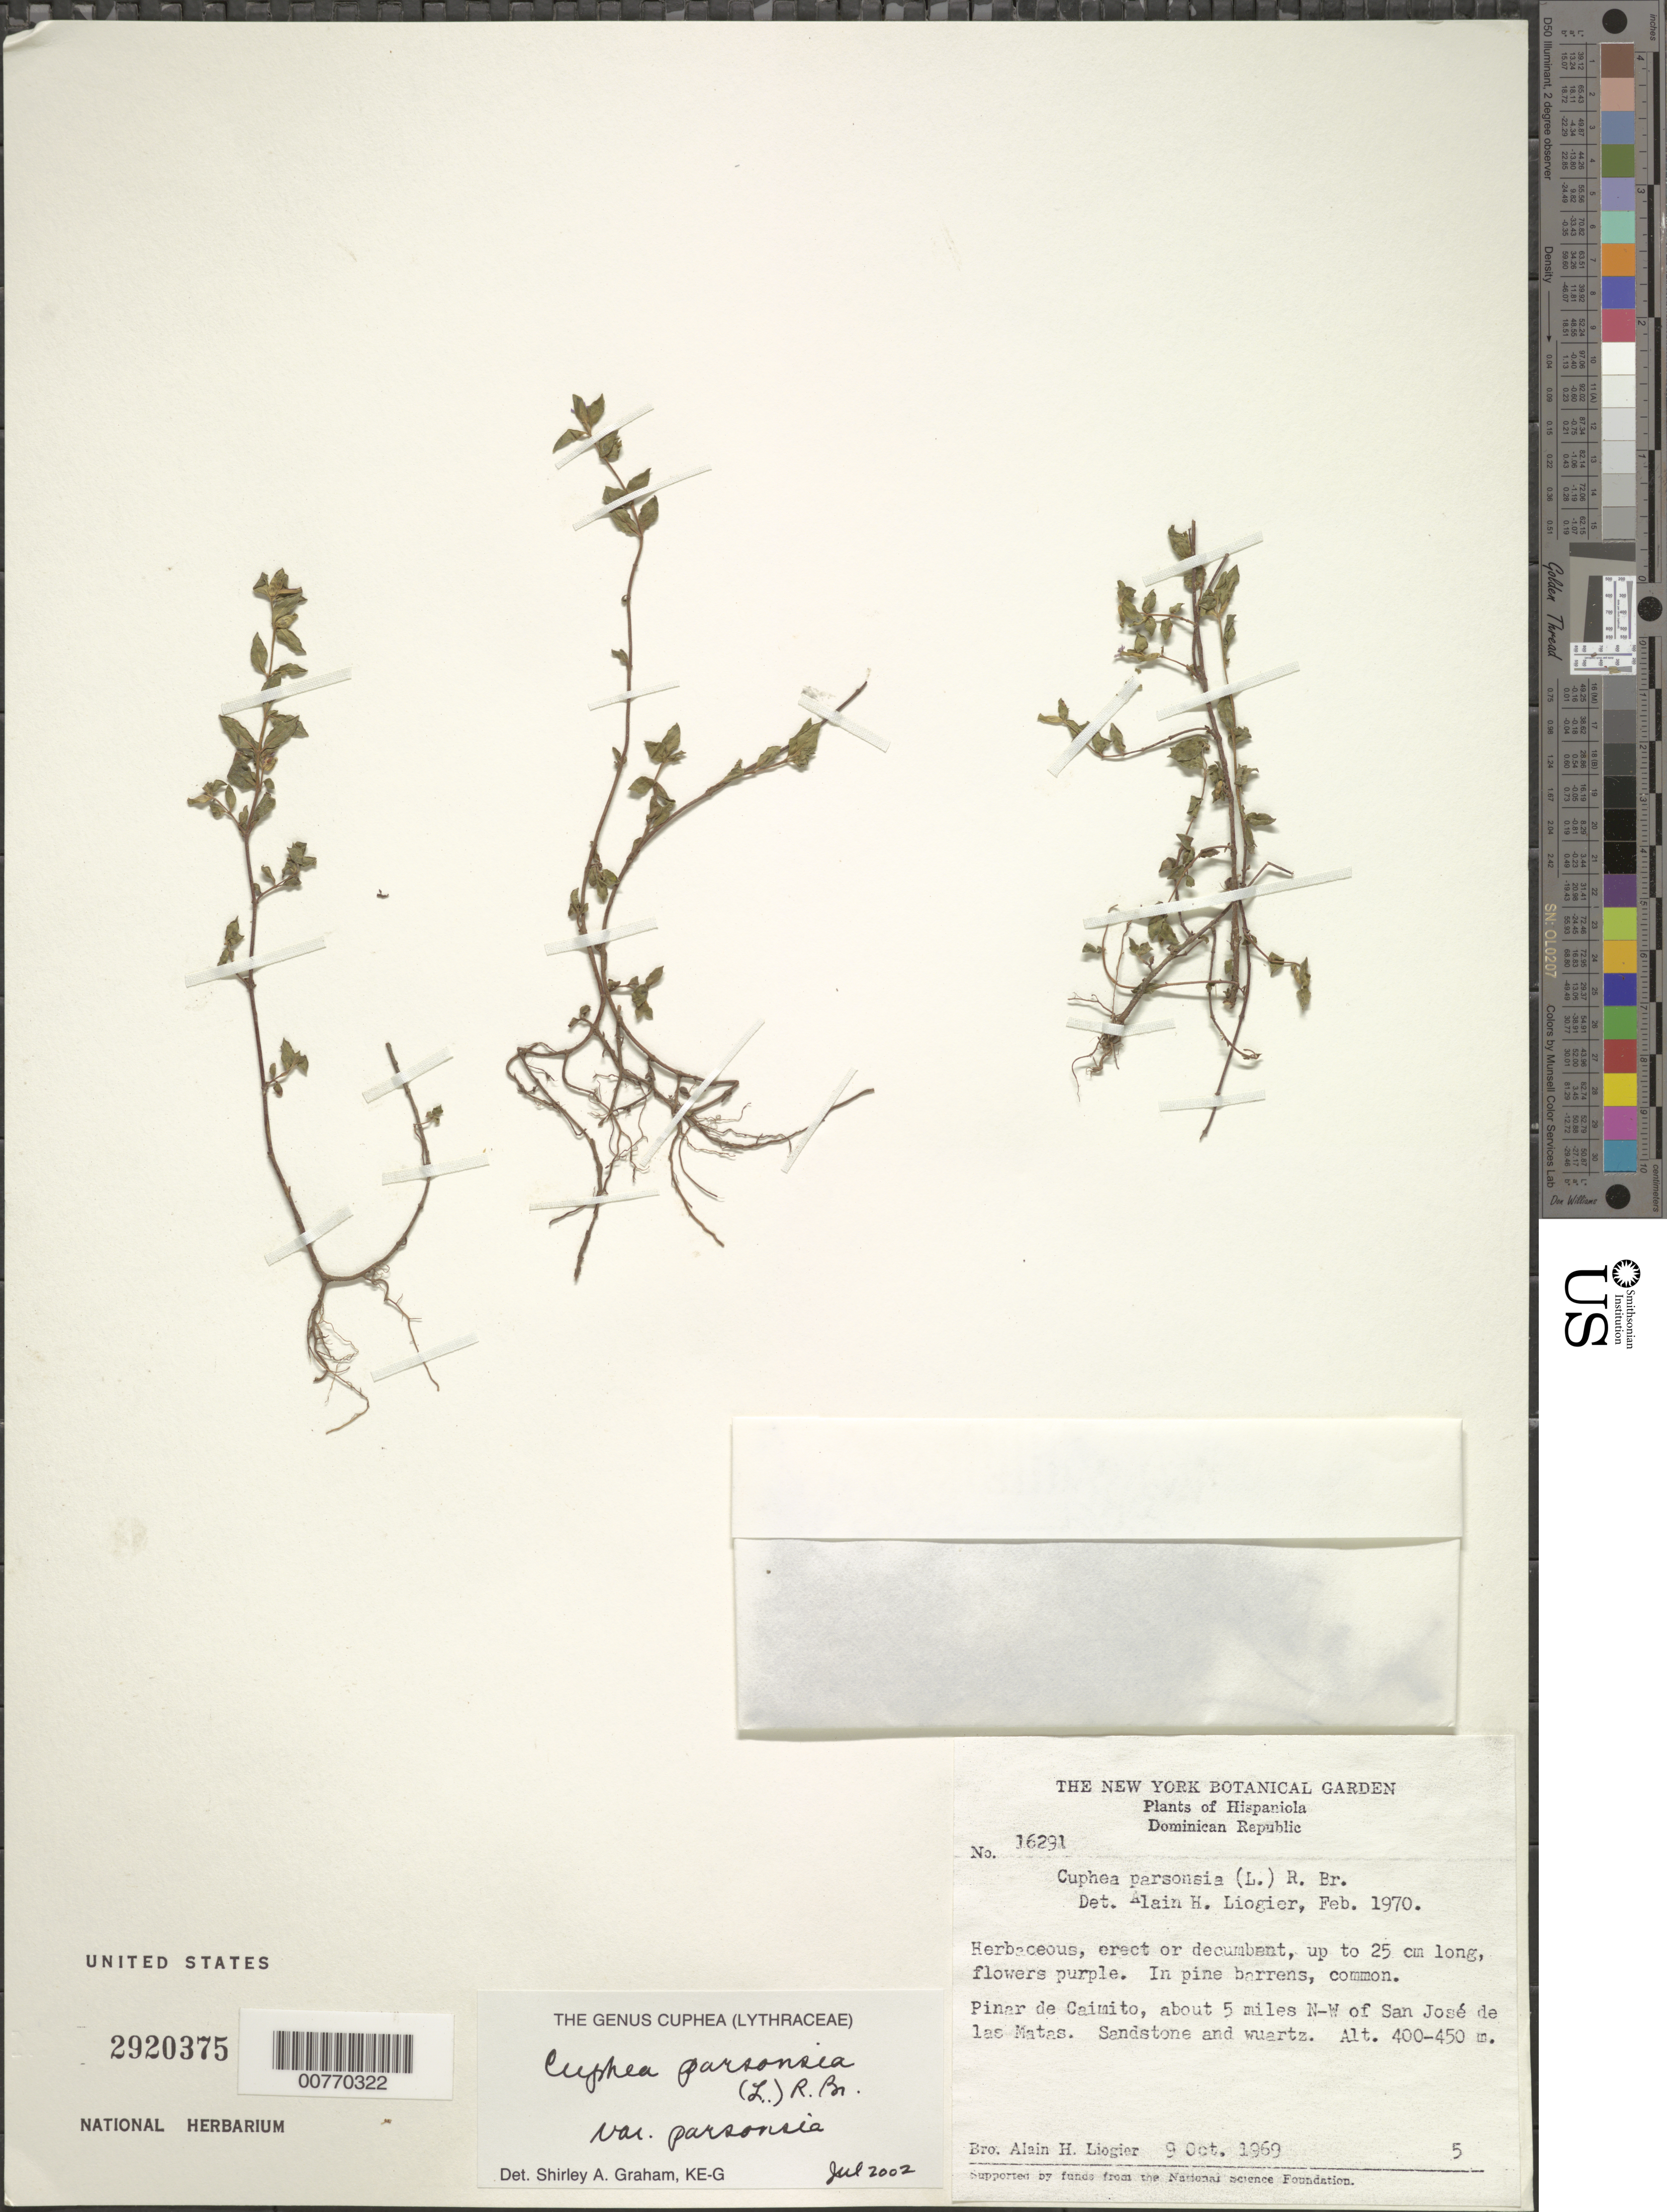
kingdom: Plantae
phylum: Tracheophyta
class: Magnoliopsida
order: Myrtales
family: Lythraceae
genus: Cuphea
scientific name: Cuphea parsonsia var. parsonsia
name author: (L.) R. Br. ex Steud.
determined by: Graham, Shirley Ann Tousch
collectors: A. H. Liogier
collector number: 16291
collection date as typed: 09 Oct 1969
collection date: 1969-10-09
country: Dominican Republic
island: Hispaniola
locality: Pinar de Caimito, about 5 miles northwest of San José de las Matas.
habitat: Sandstone and "wuartz".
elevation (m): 400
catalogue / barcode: US 2920375